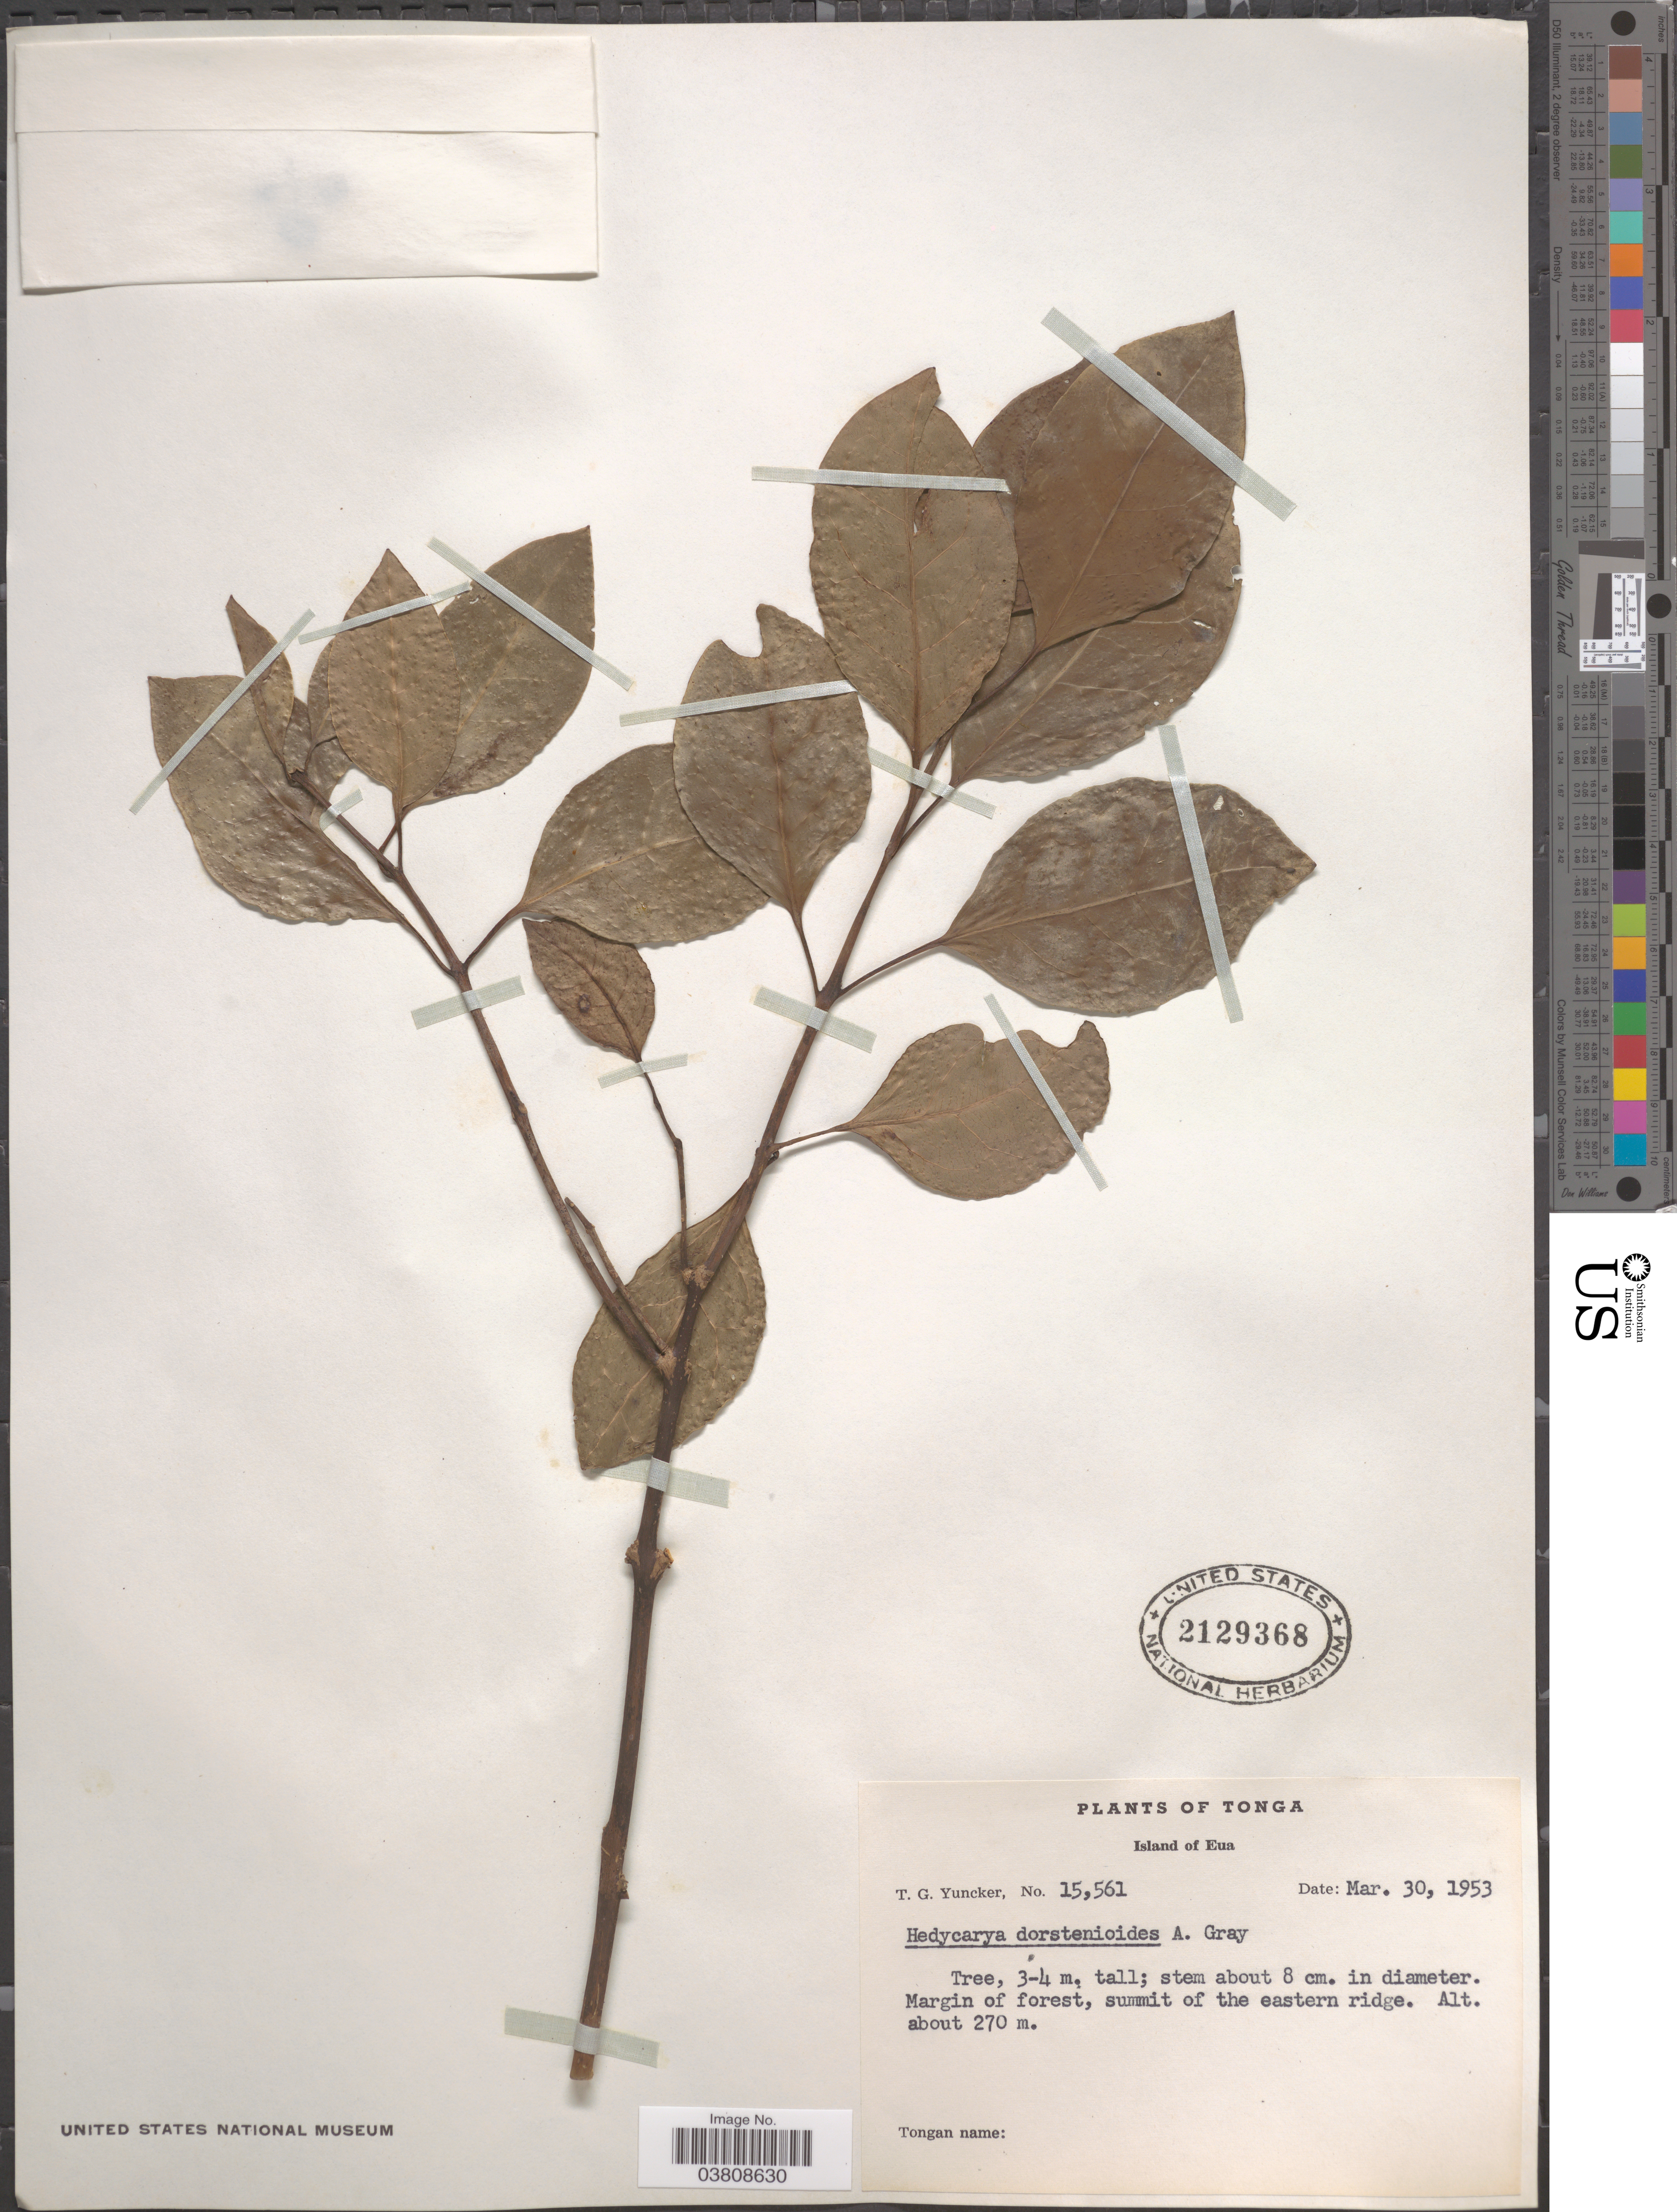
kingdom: Plantae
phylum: Tracheophyta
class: Magnoliopsida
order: Laurales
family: Monimiaceae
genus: Hedycarya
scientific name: Hedycarya dorstenioides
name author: A. Gray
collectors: T. G. Yuncker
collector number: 15561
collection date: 1953-03-30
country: Tonga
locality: Island of Eua. Margin of forest, summit of the eastern ridge.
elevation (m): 270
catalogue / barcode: US 2129368